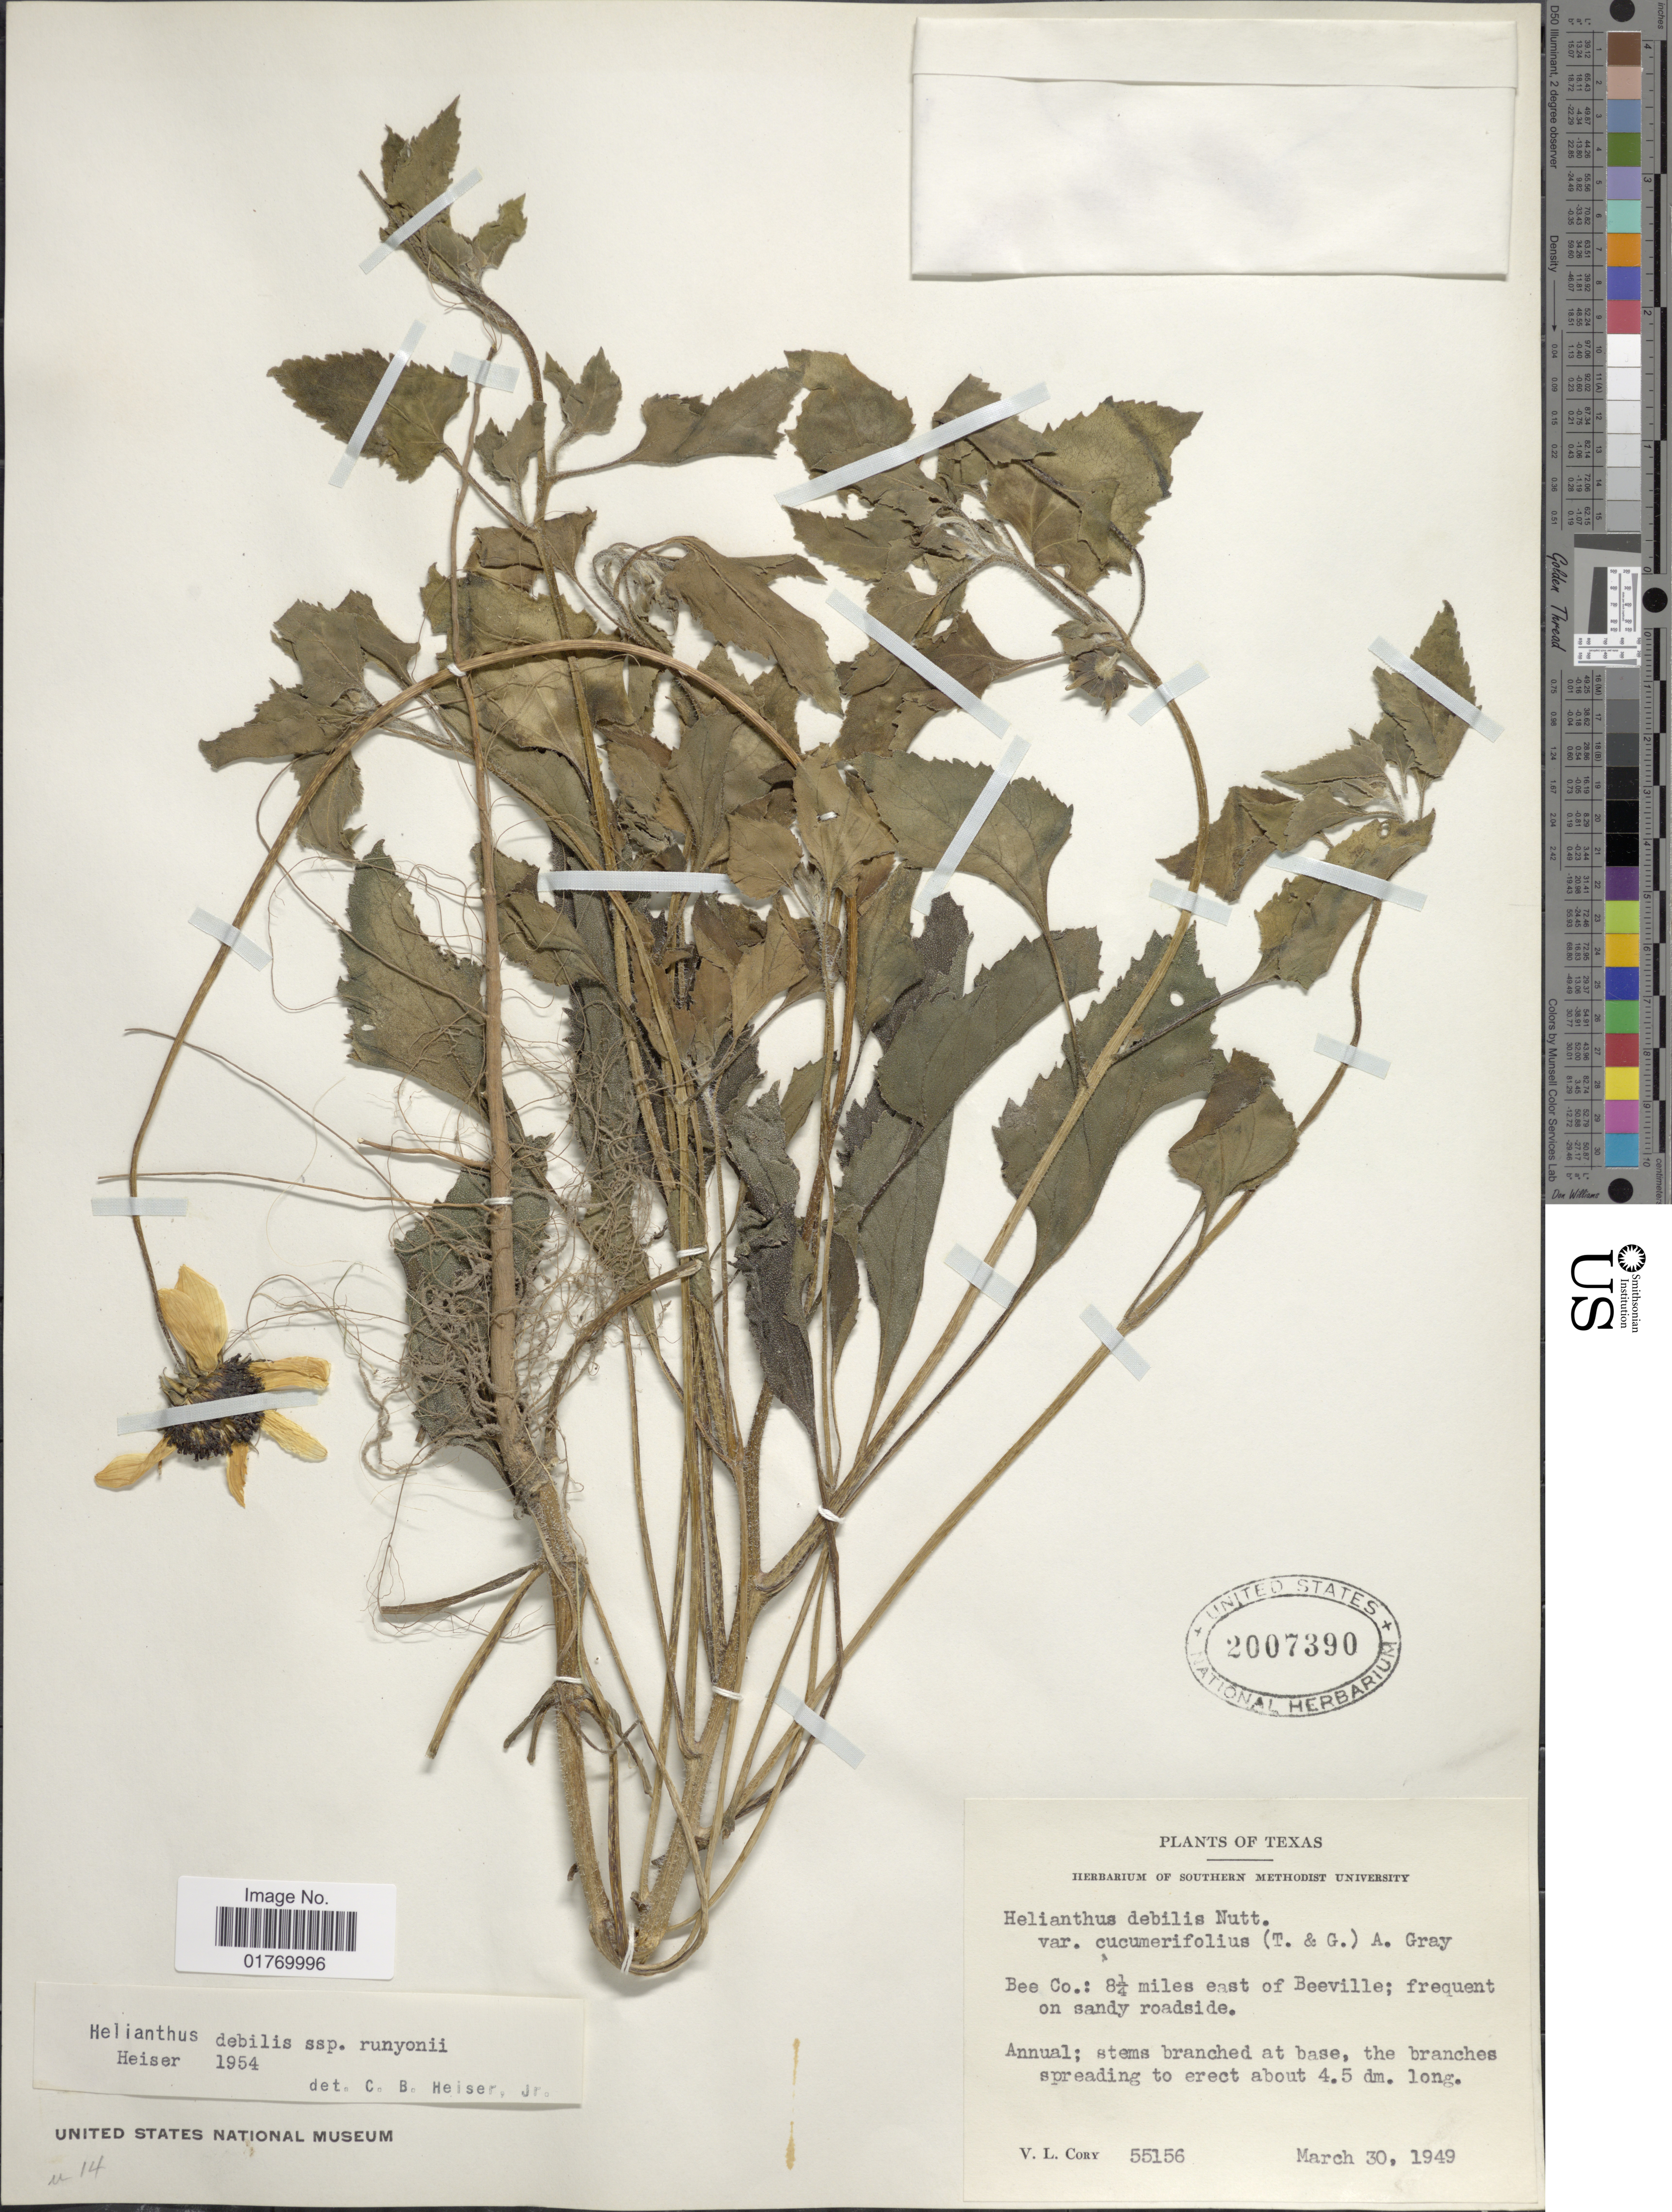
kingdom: Plantae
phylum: Tracheophyta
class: Magnoliopsida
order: Asterales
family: Asteraceae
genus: Helianthus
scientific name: Helianthus debilis subsp. runyoni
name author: Heiser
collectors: V. Cory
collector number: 55156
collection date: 1949-03-30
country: United States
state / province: Texas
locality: Bee Co.: 8¼ miles east of Beeville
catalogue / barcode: US 2007390